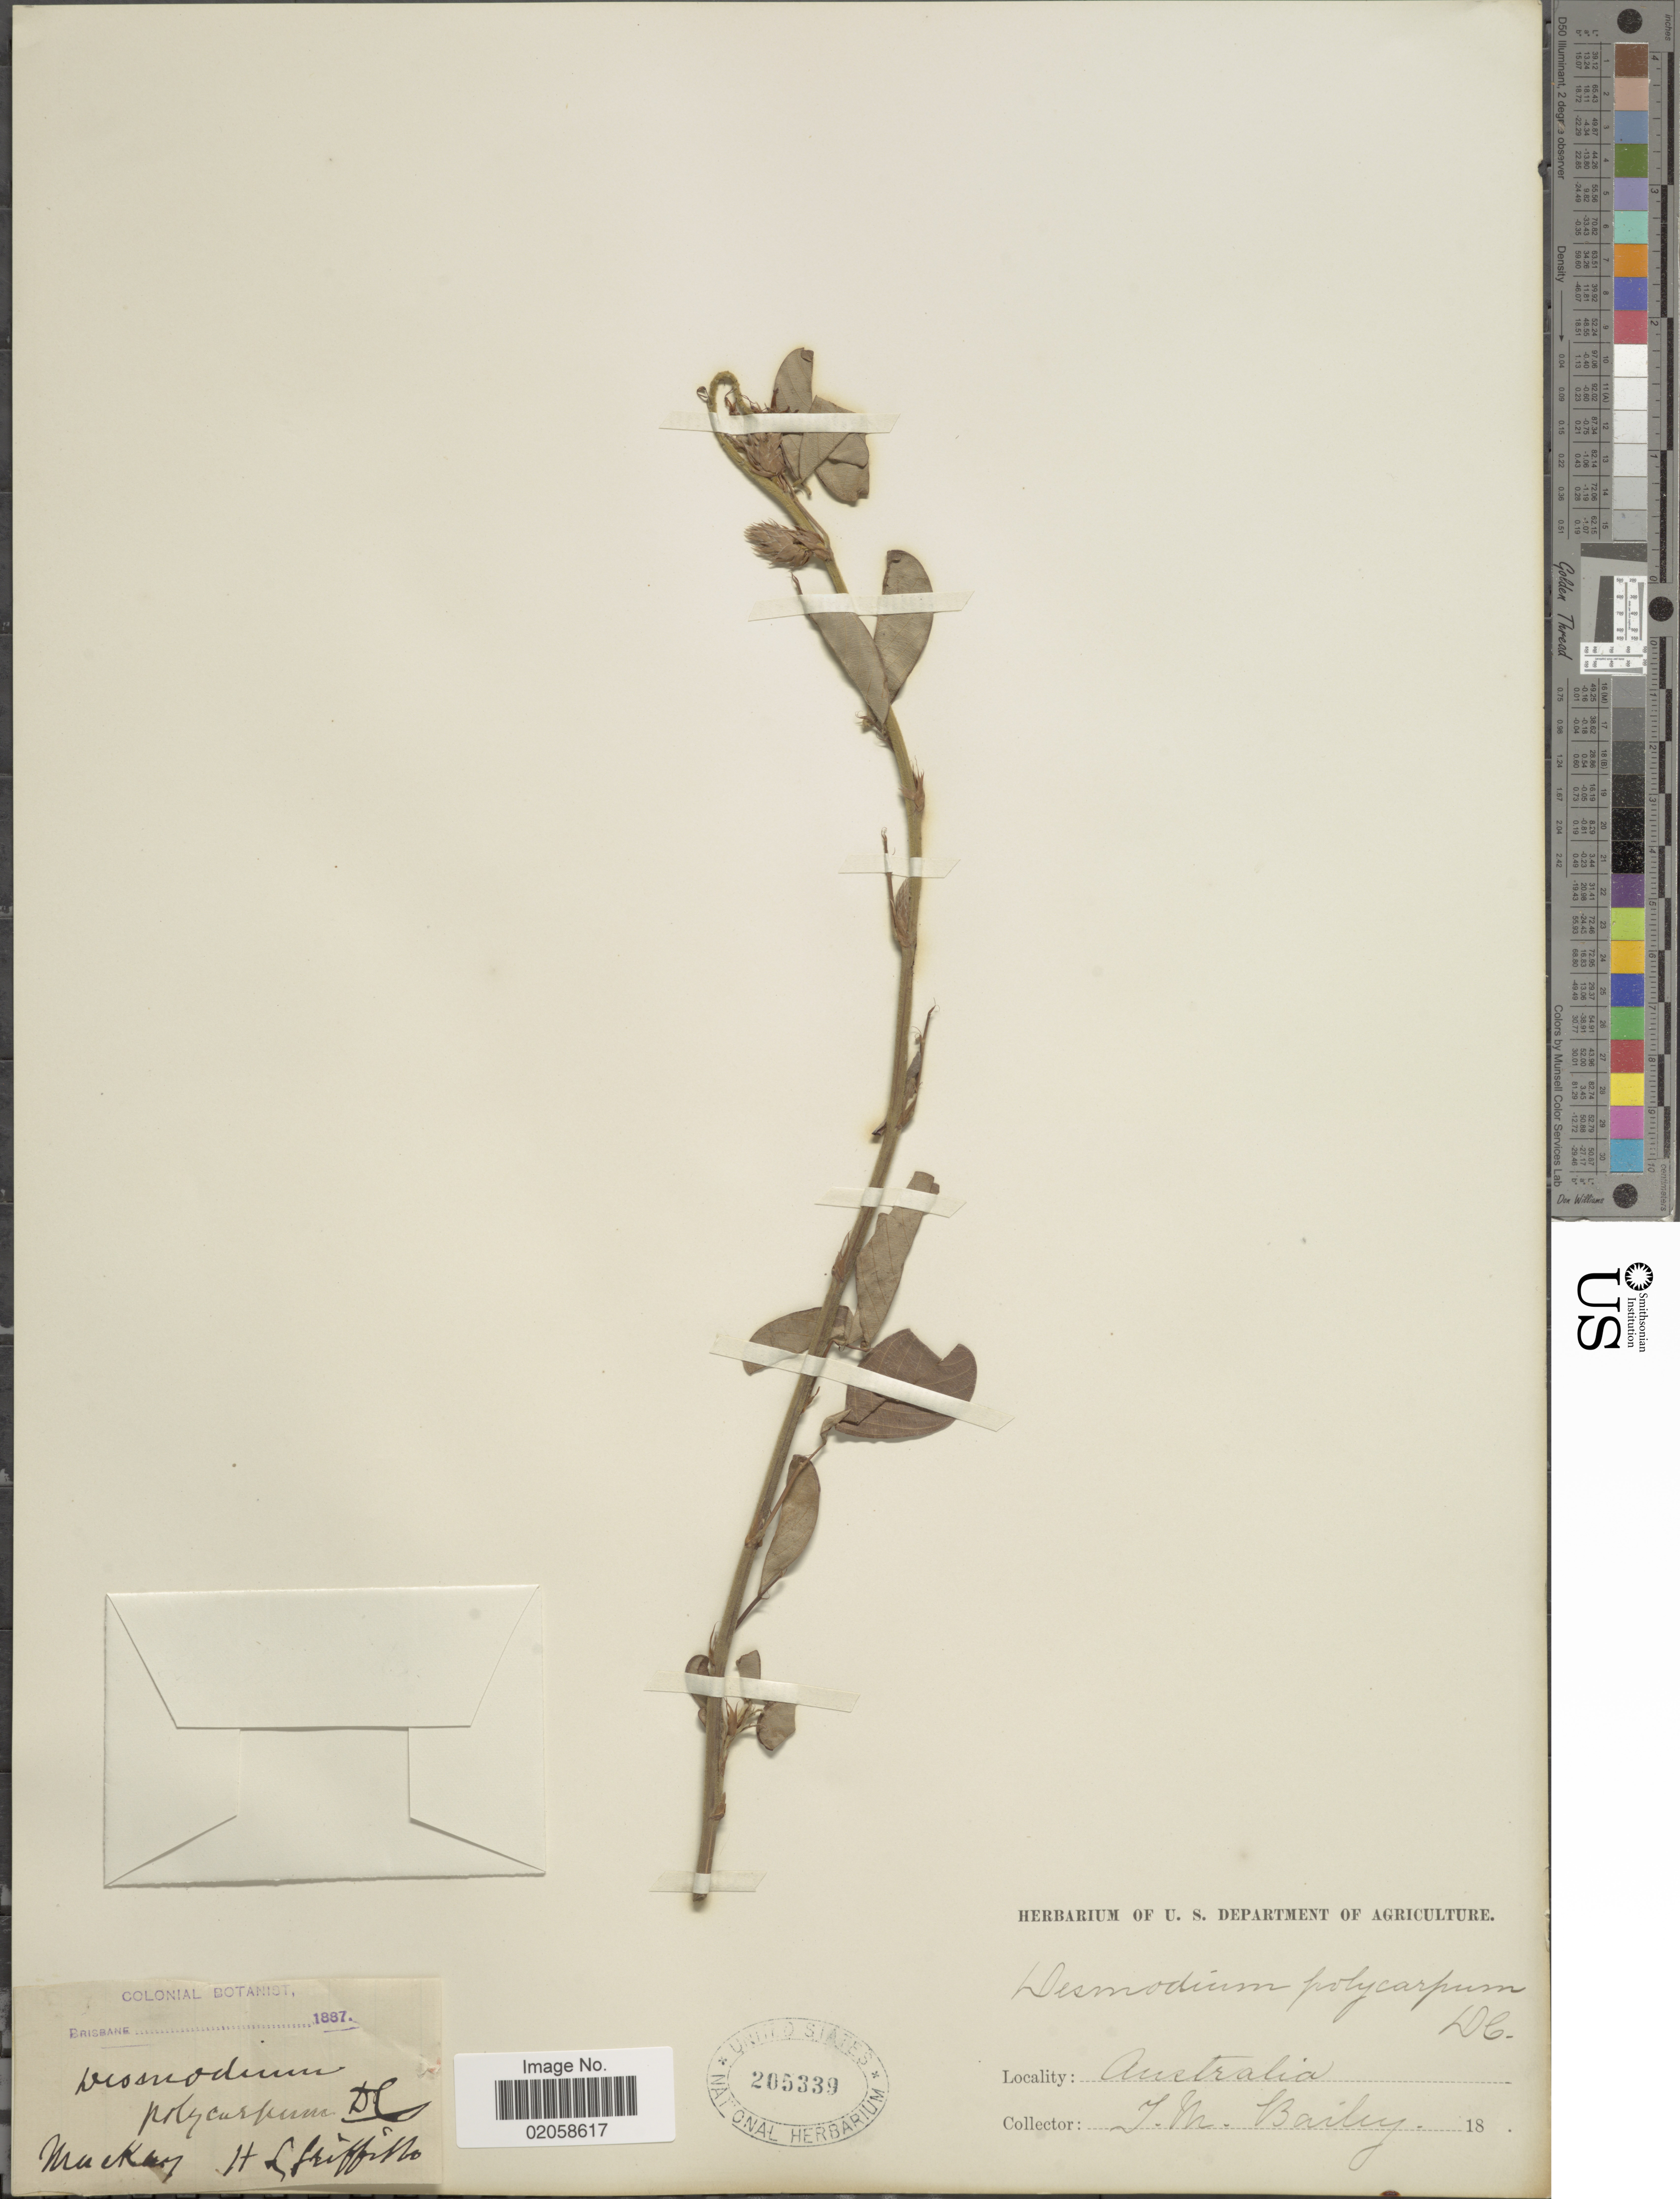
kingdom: Plantae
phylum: Tracheophyta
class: Magnoliopsida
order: Fabales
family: Fabaceae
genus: Grona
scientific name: Grona heterocarpos var. strigosa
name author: (Meeuwen) H. Ohashi & K. Ohashi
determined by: Strong, Mark T., (BOT), Smithsonian Institution - National Museum of Natural History (UNITED STATES)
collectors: F. M. Bailey & H. Griffiths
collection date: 1887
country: Australia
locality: Mackay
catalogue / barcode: US 205339